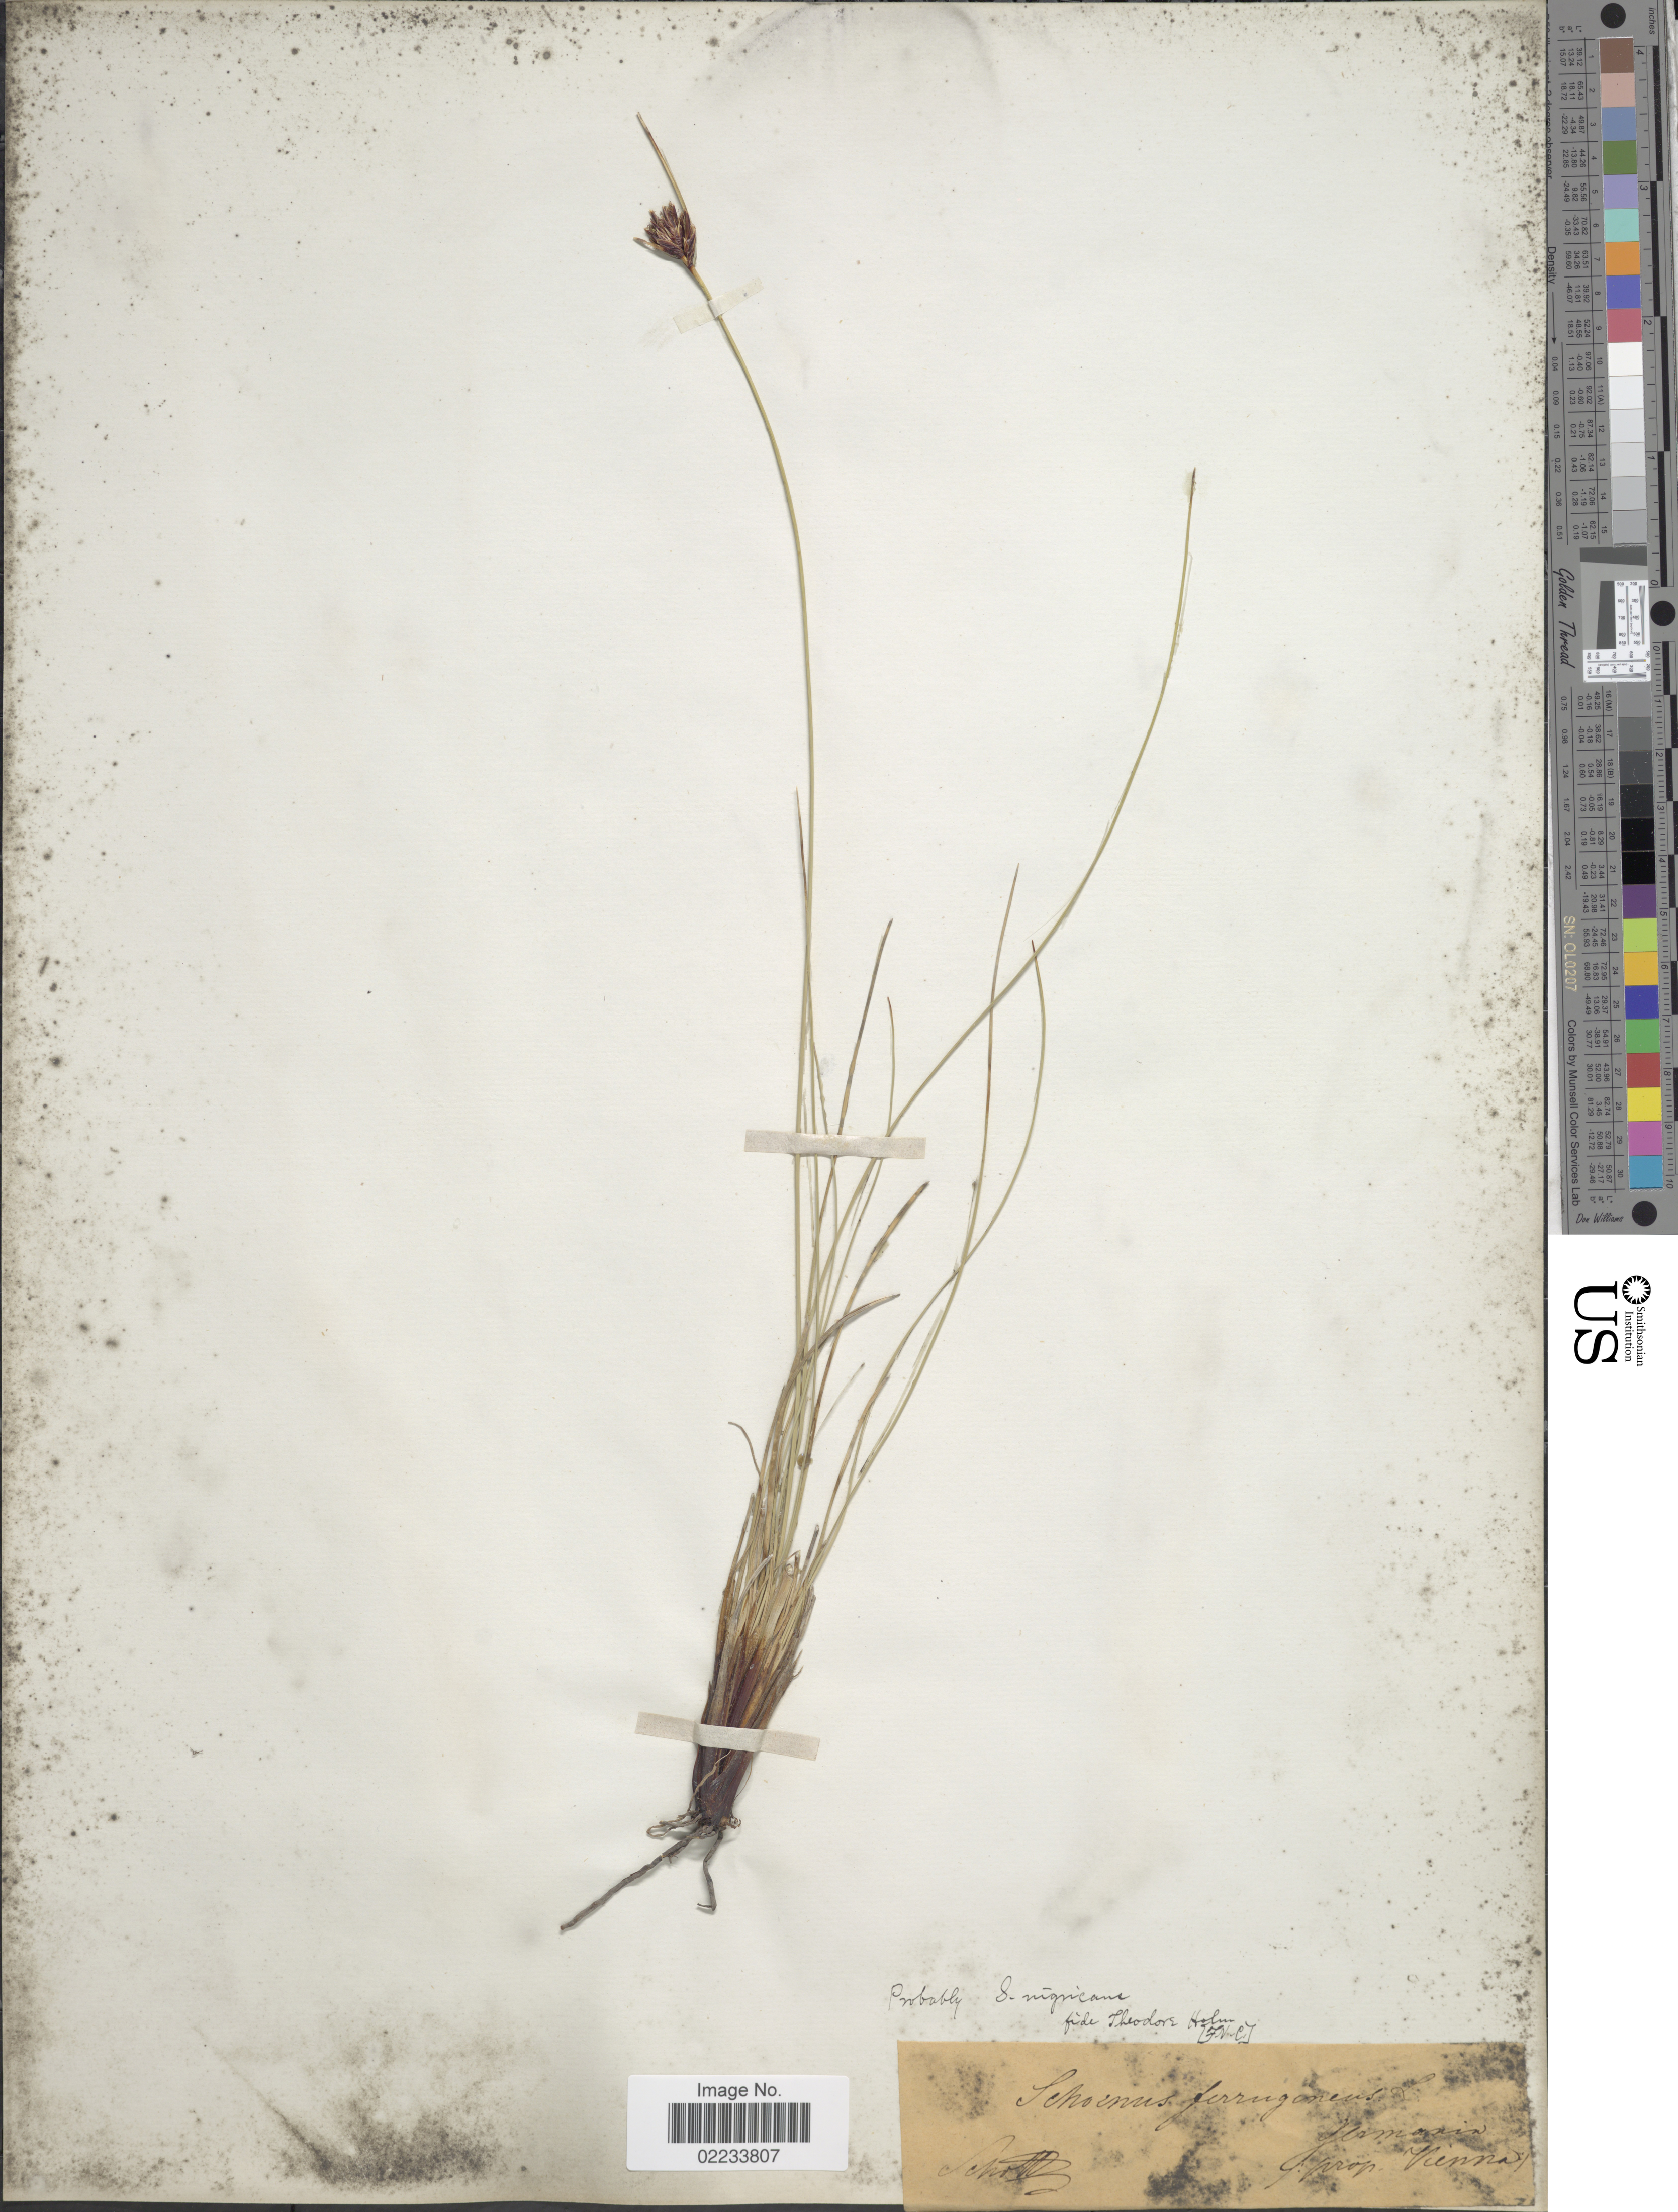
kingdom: Plantae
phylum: Tracheophyta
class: Liliopsida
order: Poales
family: Cyperaceae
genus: Schoenus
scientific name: Schoenus nigricans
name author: L.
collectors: Schott, --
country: Austria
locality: Prop. Vienna